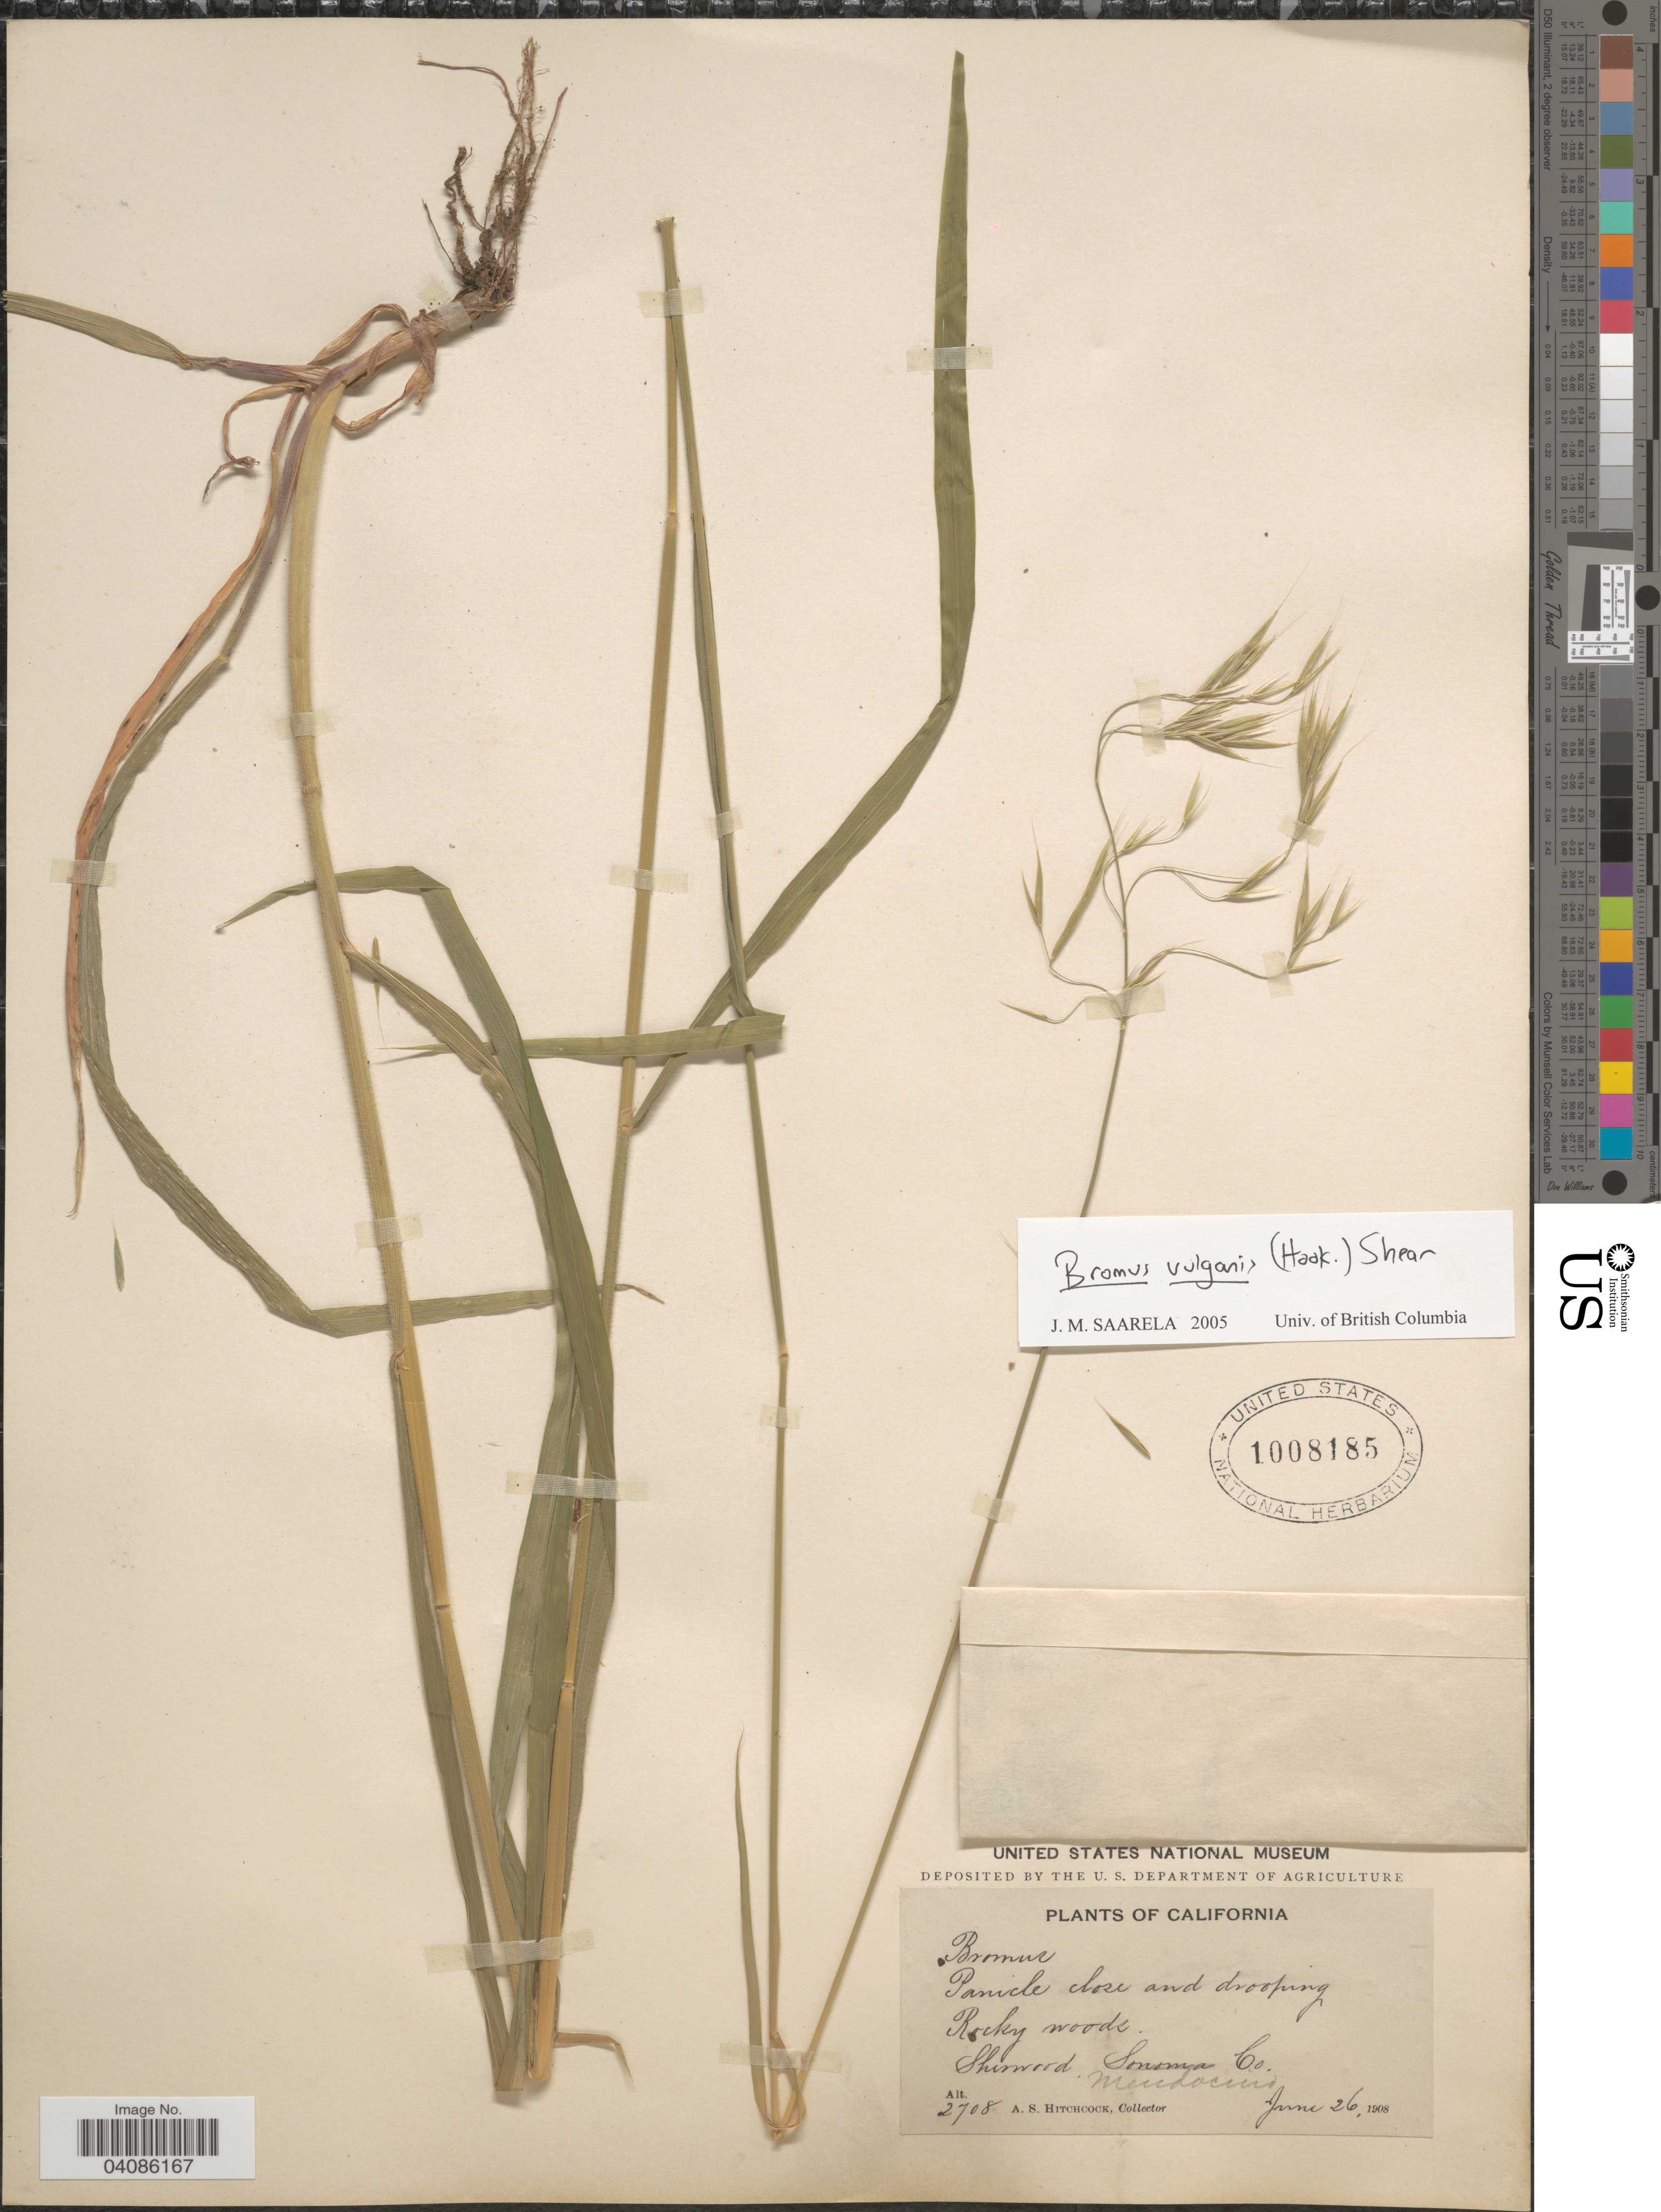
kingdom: Plantae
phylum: Tracheophyta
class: Liliopsida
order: Poales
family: Poaceae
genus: Bromus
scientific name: Bromus texensis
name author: (Shear) Hitchc.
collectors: A. S. Hitchcock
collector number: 2708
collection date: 1908-06-26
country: United States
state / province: California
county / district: Mendocino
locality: Rocky woods, Sherwood, Mendocino Co.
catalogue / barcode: US 1008185